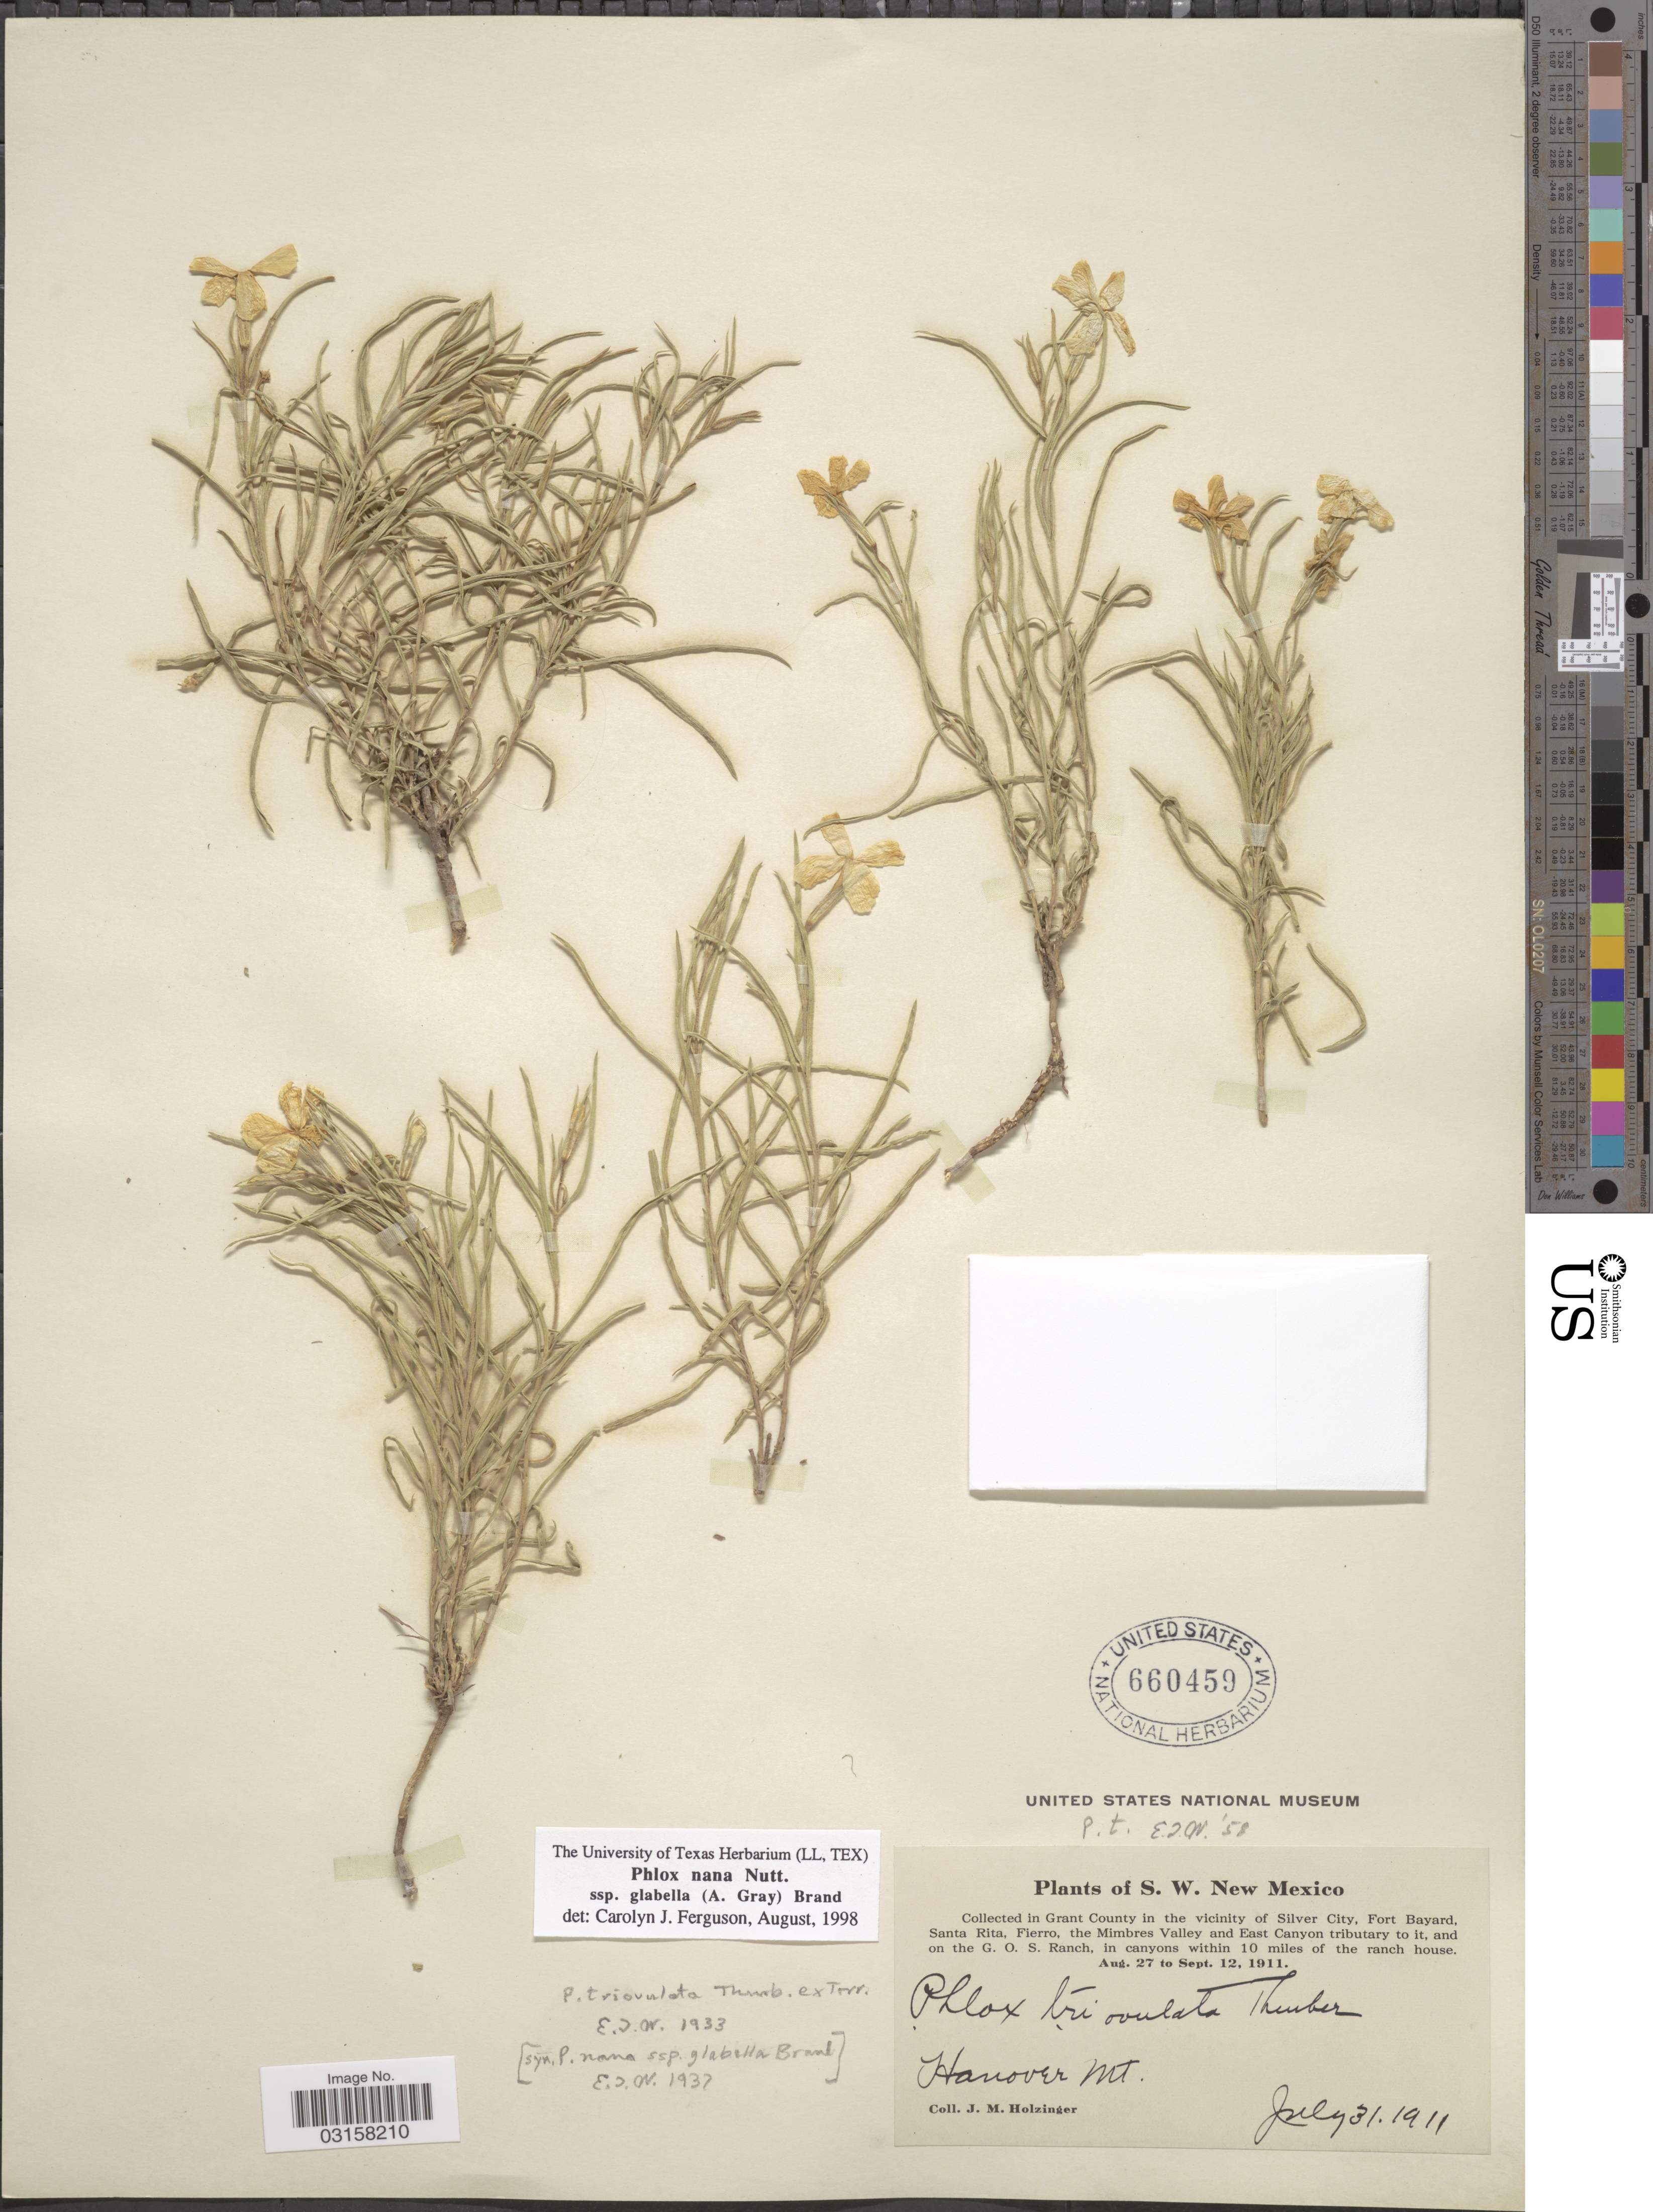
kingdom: Plantae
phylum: Tracheophyta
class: Magnoliopsida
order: Ericales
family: Polemoniaceae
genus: Phlox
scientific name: Phlox triovulata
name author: Thurb. ex Torr.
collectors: J. M. Holzinger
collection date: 1911-07-31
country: United States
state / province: New Mexico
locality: S.W. New Mexico. In Grant County in the vicinity of Silver City, Fort Bayard, Santa Rita, Fierro, in the Mimbres Valley and East Canyon tributary to it, and on the G.O.S. Ranch, in canyons within 10 miles of the ranch house. Hanover Mt.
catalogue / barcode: US 660459